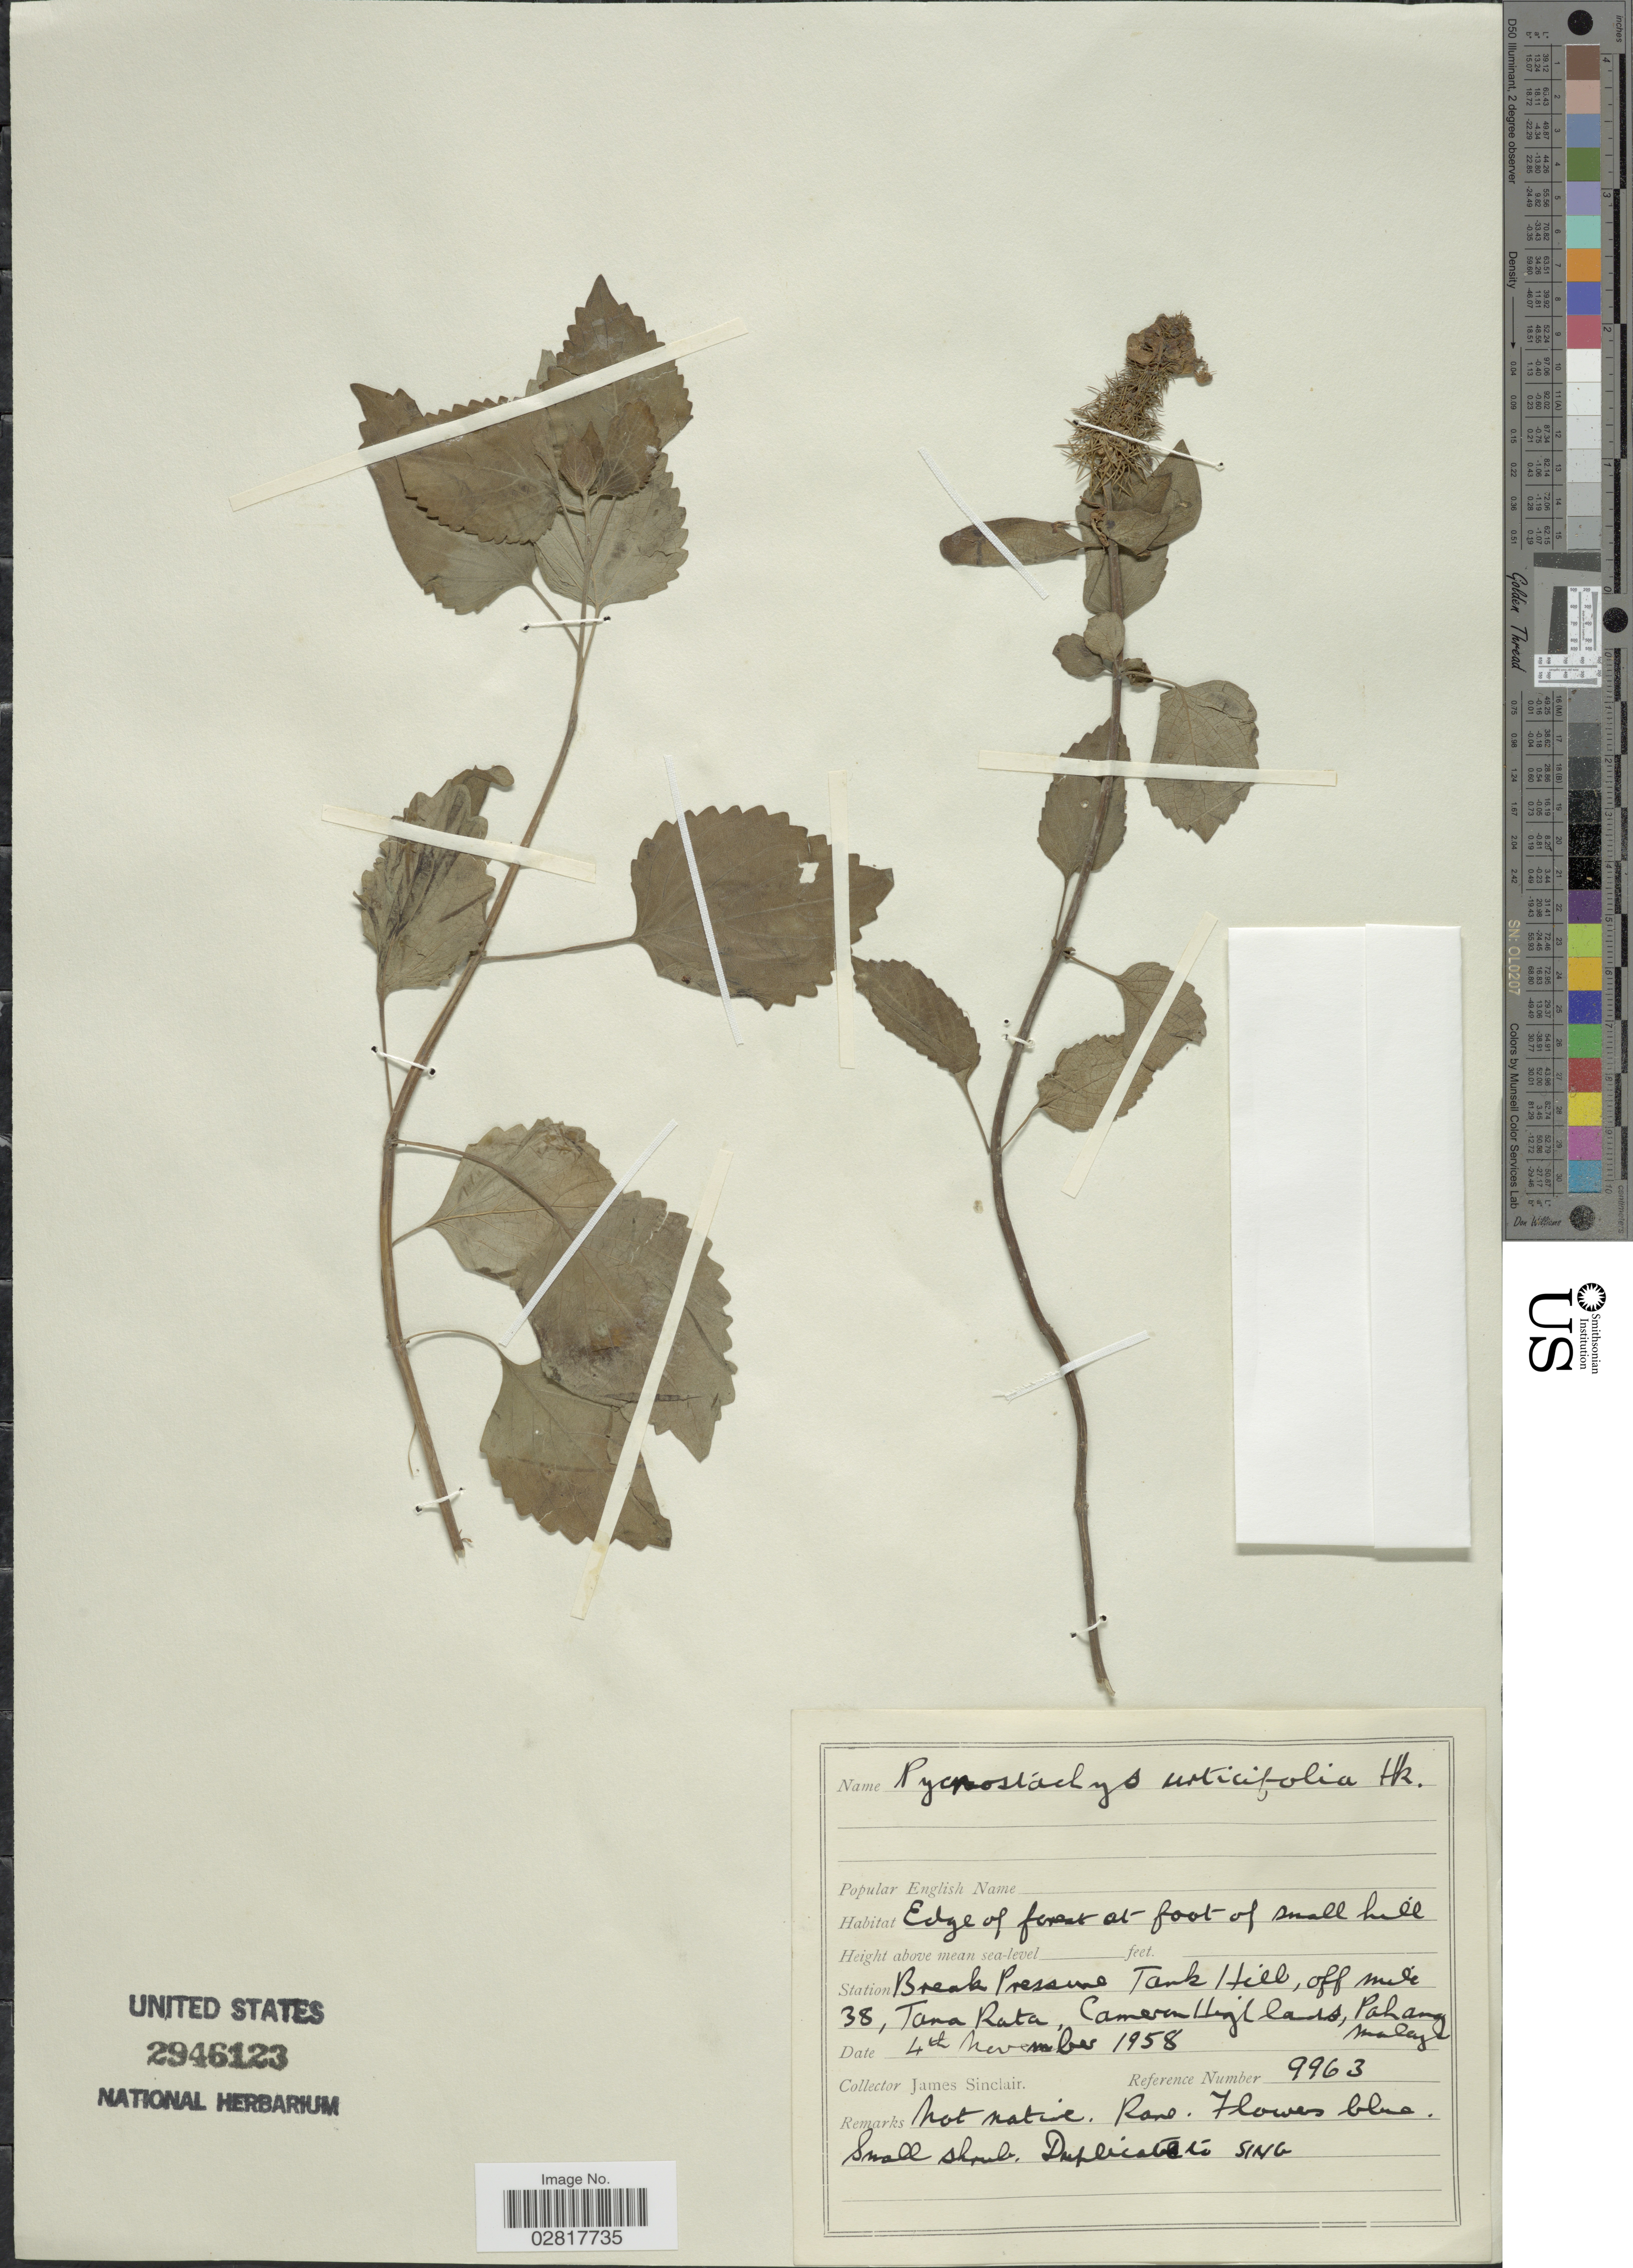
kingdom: Plantae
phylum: Tracheophyta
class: Magnoliopsida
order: Lamiales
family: Lamiaceae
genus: Pycnostachys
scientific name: Pycnostachys urticifolia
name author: Hook.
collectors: J. Sinclair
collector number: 9963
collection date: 1958-11-04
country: Malaysia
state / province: Pahang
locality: Break Preserve Tank Hill, off mile 38, Tana Rata, Cameron Highlands.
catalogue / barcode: US 2946123